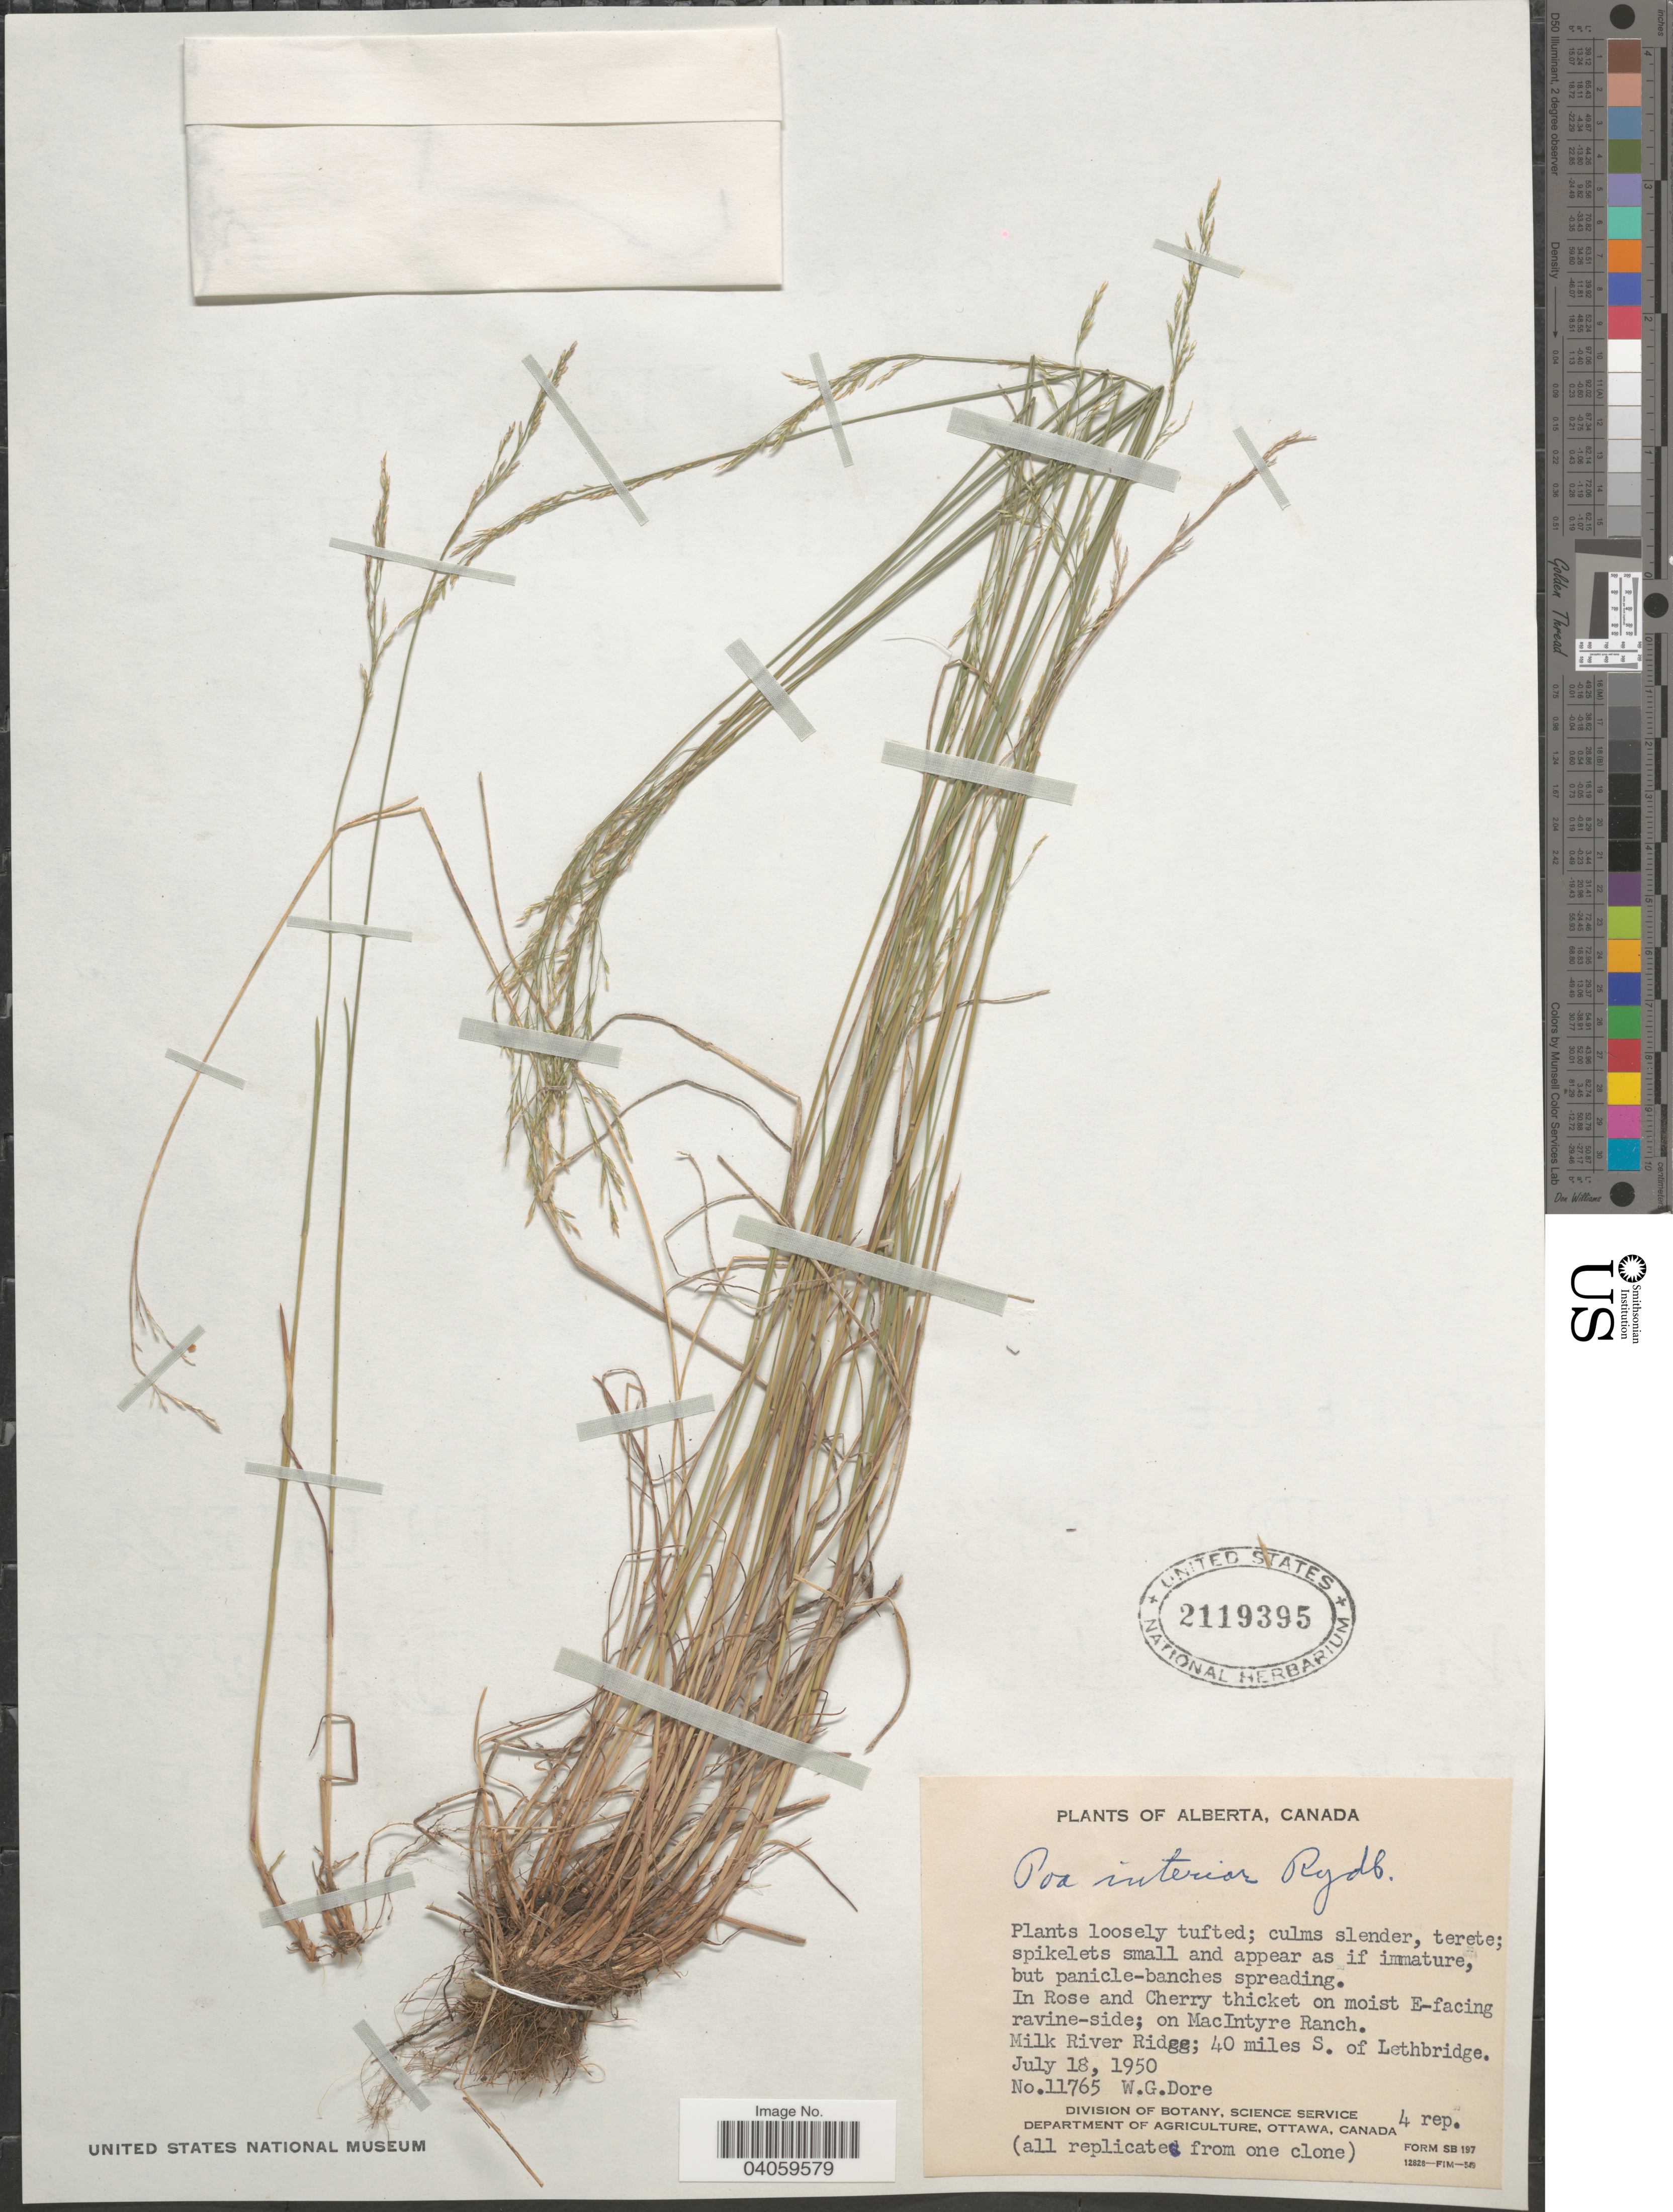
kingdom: Plantae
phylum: Tracheophyta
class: Liliopsida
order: Poales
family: Poaceae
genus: Poa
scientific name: Poa interior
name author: Rydb.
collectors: W. Dore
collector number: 11765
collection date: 1950-07-18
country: Canada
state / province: Alberta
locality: In Rose and Cherry thicket on moist E-facing ravine-side; on MacIntyre Ranch. Milk River Ridge; 40 miles S. of Lethbridge.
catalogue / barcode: US 2119395